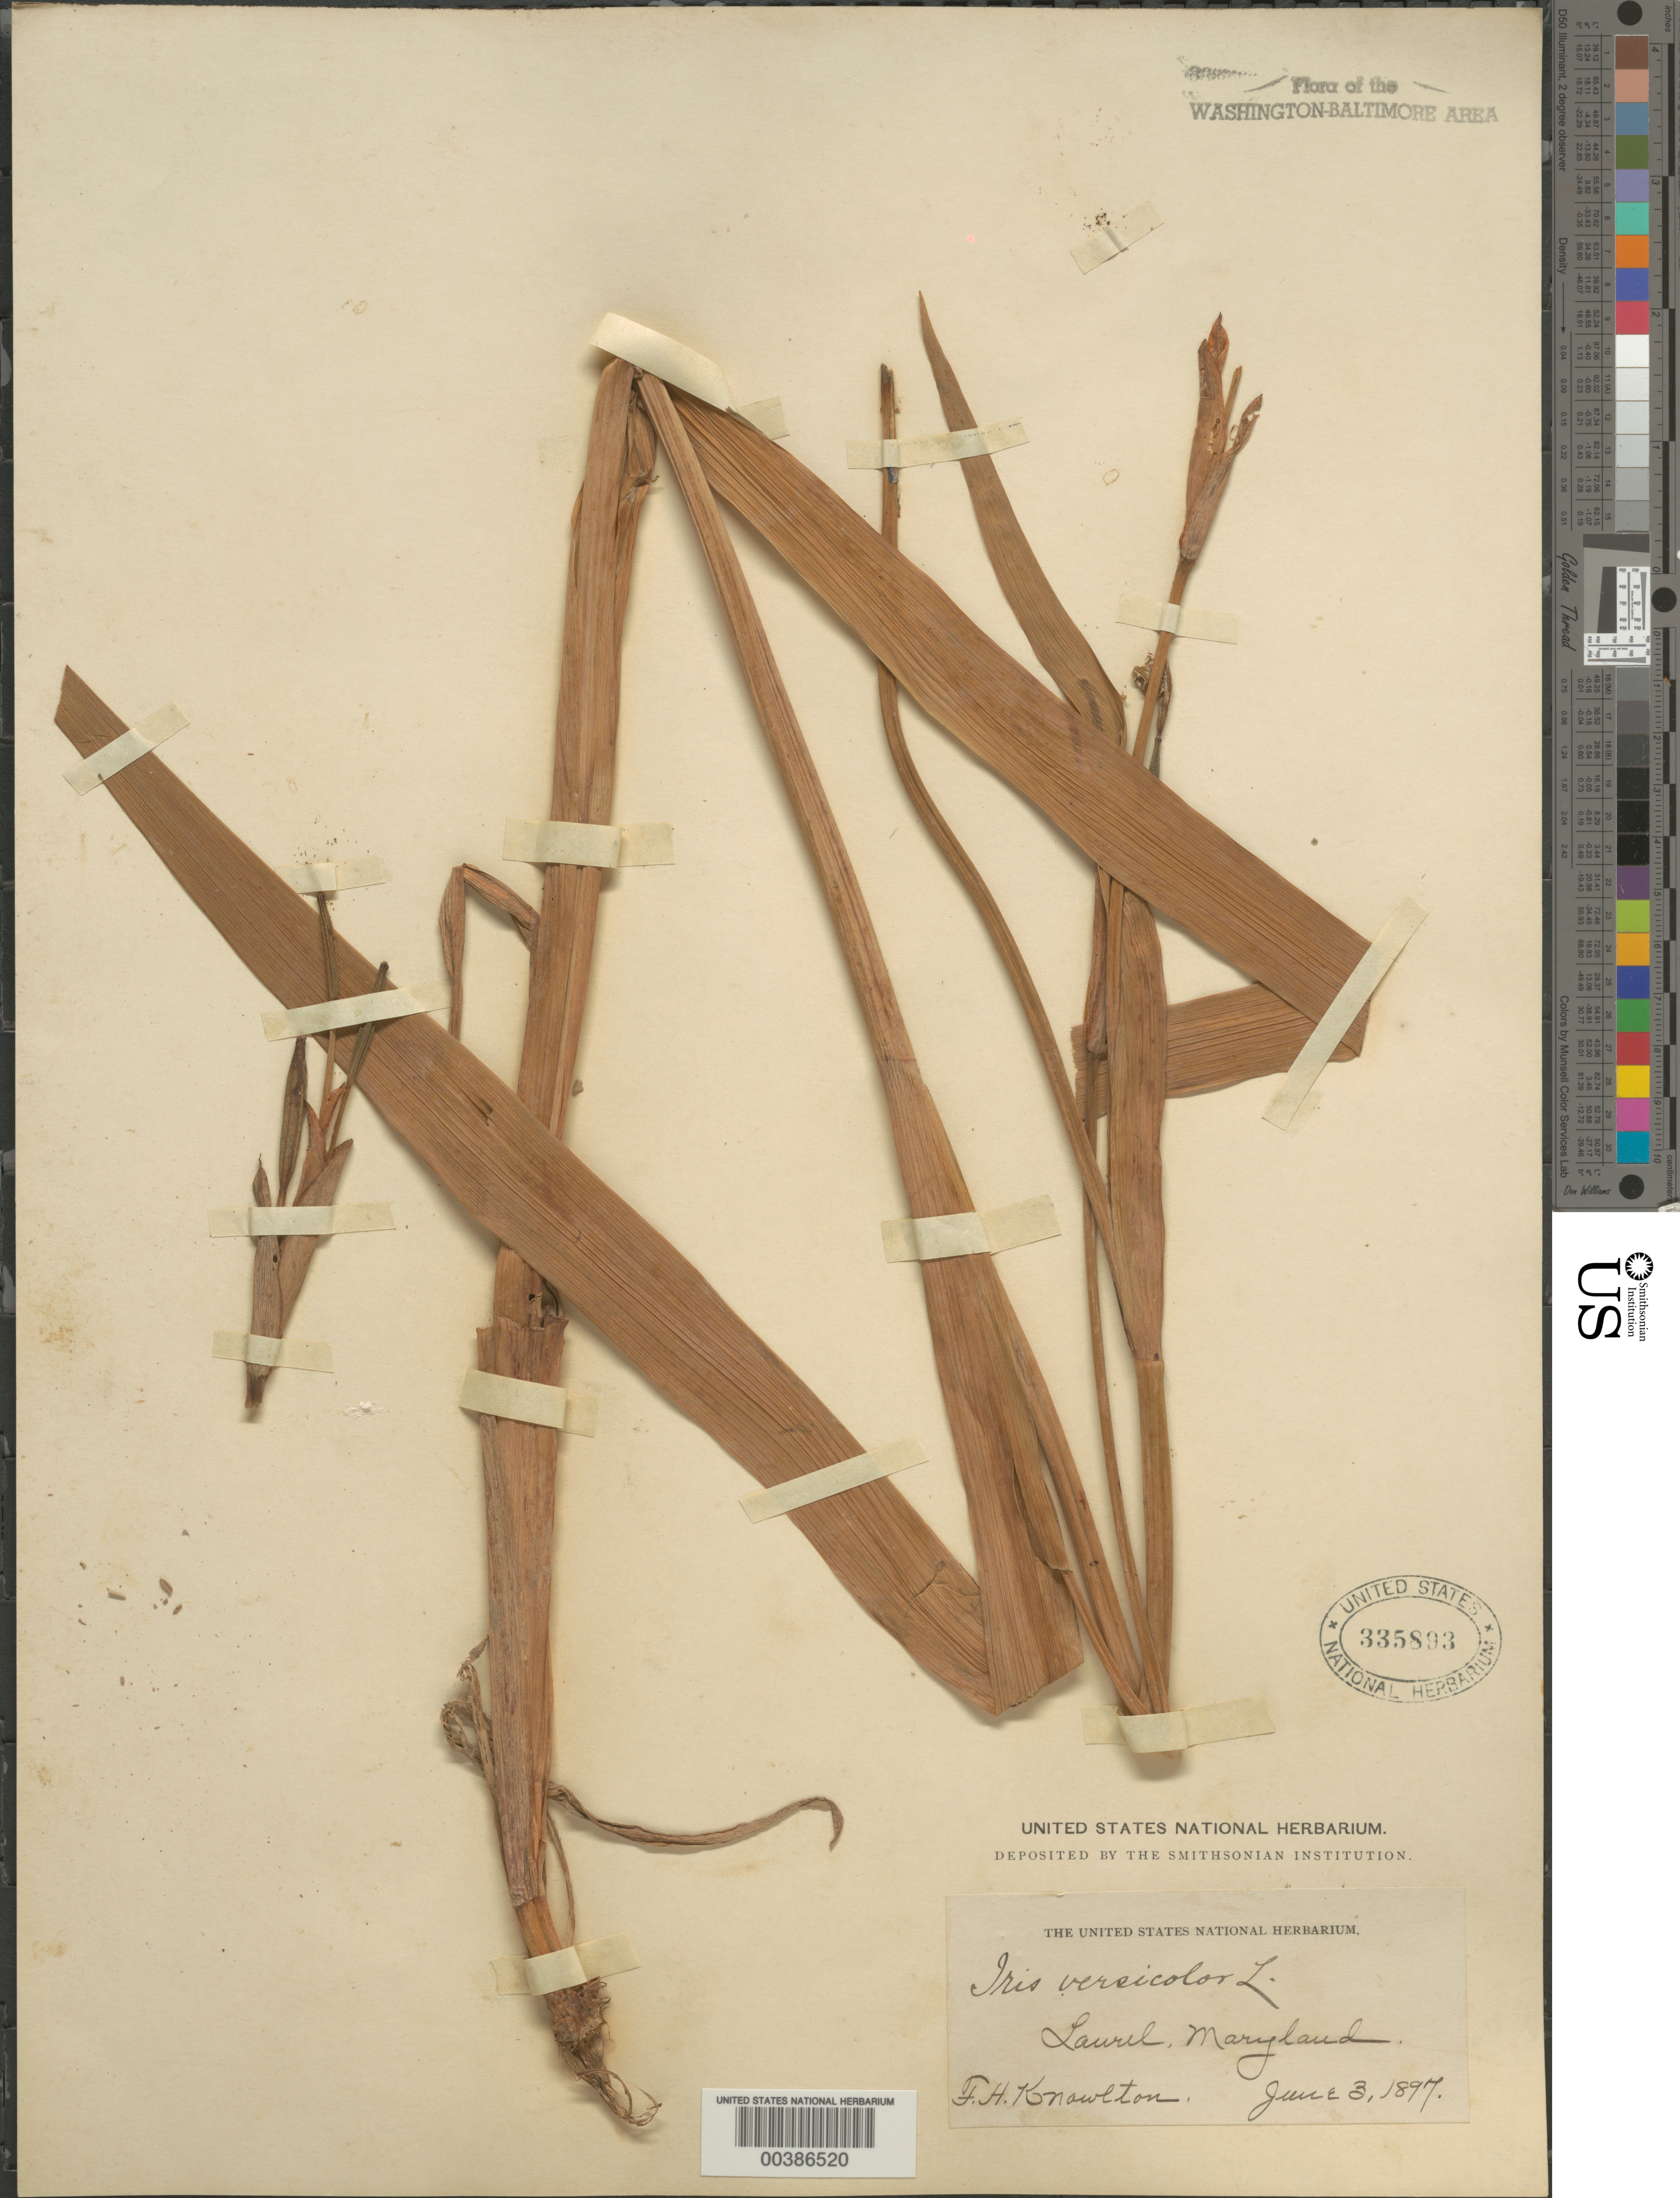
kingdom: Plantae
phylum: Tracheophyta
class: Liliopsida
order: Asparagales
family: Iridaceae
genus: Iris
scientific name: Iris versicolor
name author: L.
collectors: F. H. Knowlton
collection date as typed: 03 Jun 1897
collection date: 1897-06-03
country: United States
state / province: Maryland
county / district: Prince George's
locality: Laurel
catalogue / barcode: US 335893